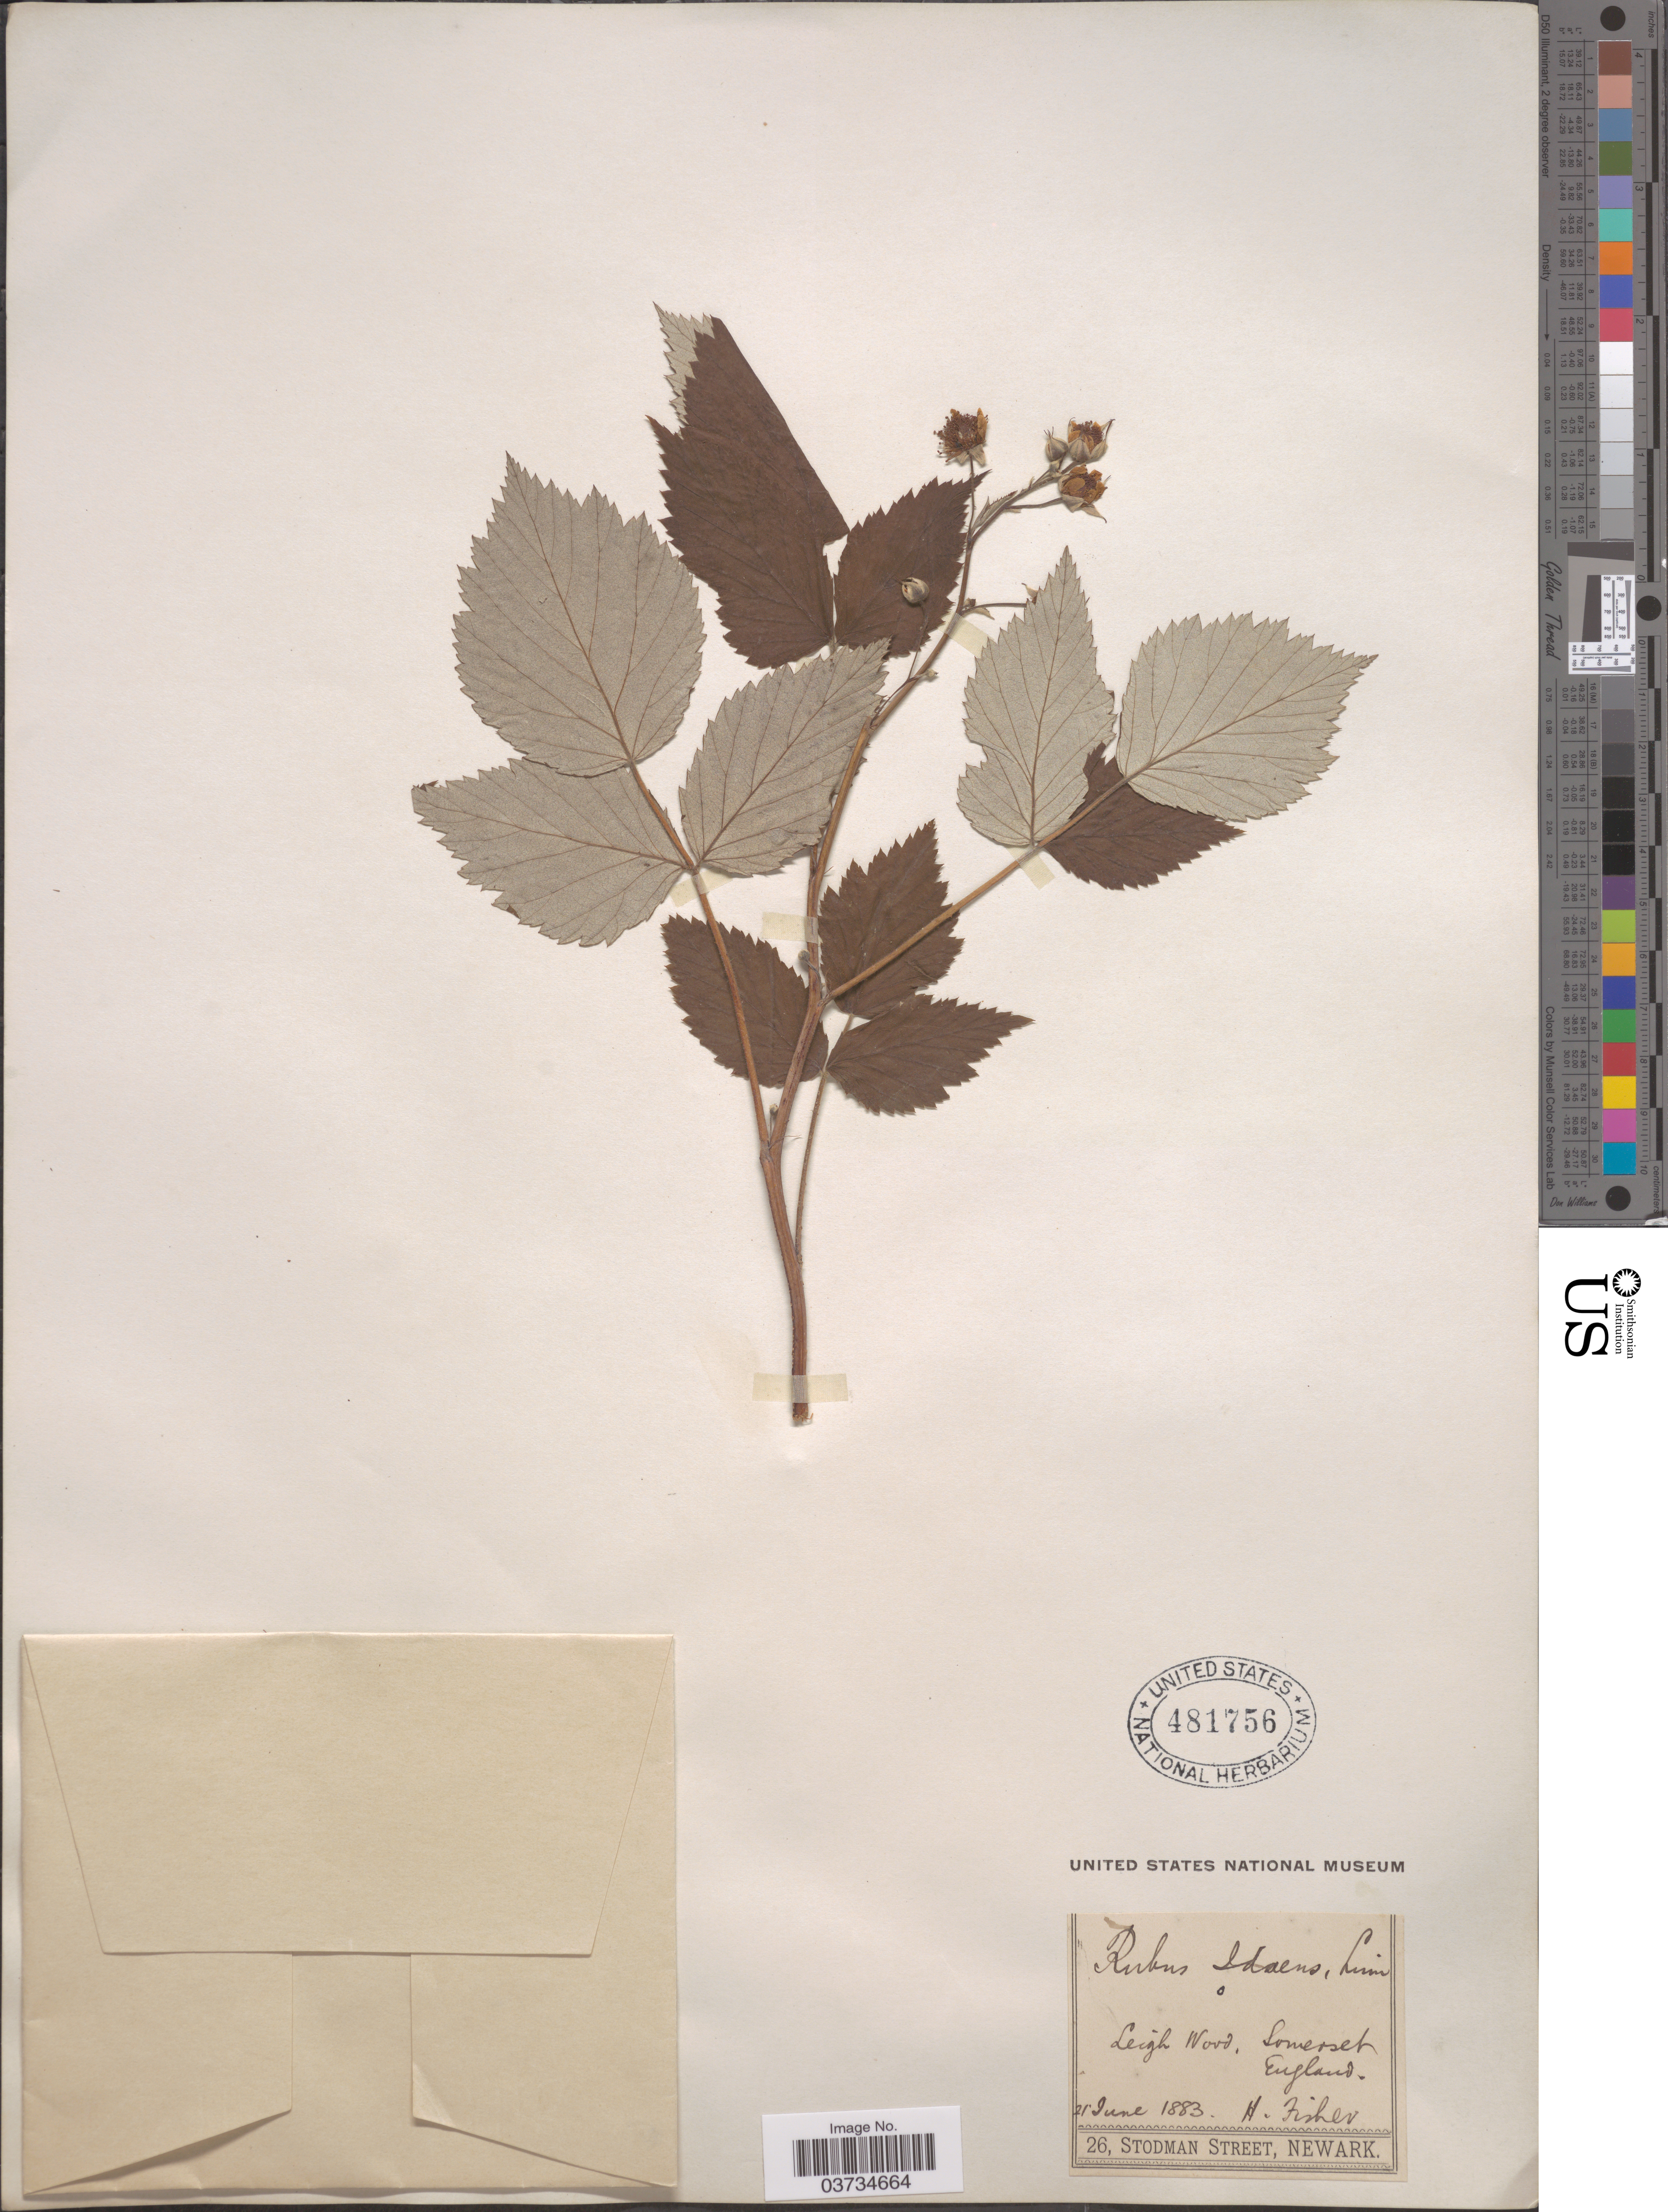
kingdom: Plantae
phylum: Tracheophyta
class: Magnoliopsida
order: Rosales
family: Rosaceae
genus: Rubus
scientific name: Rubus idaeus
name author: L.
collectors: H. Fisher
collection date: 1883-06-21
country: United Kingdom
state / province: England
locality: Leigh Wood, Somerset.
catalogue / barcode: US 481756